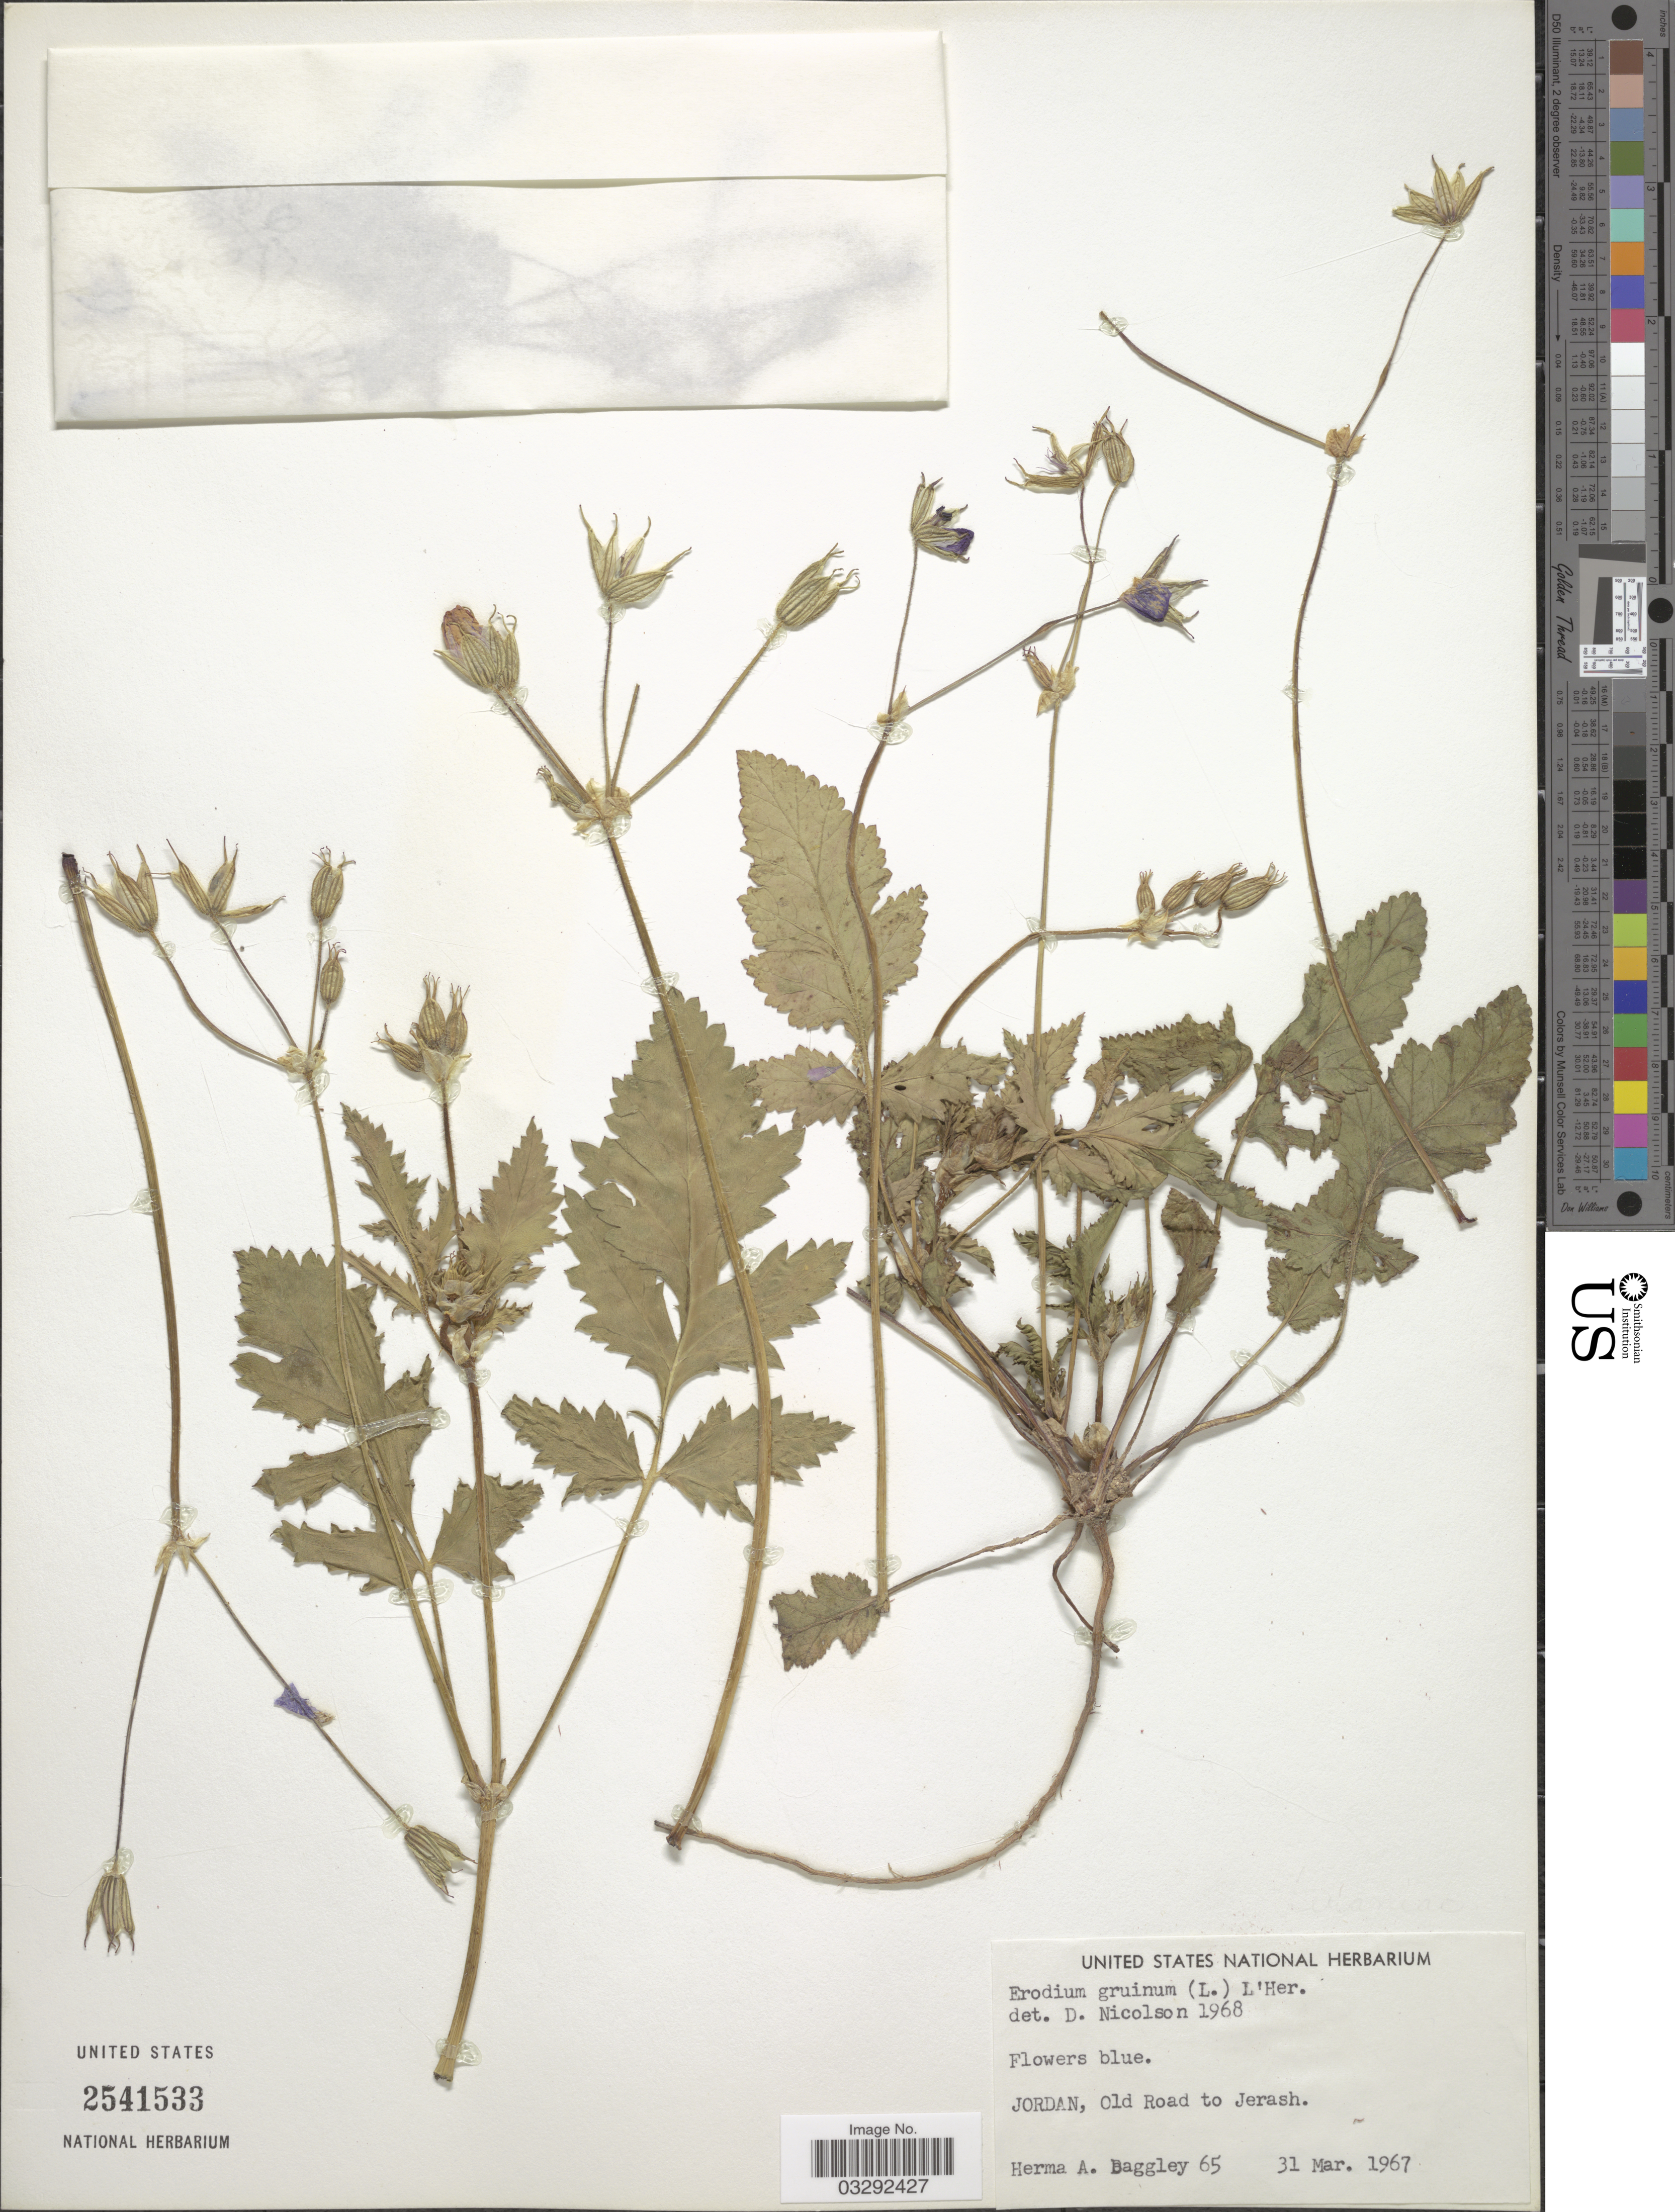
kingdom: Plantae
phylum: Tracheophyta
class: Magnoliopsida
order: Geraniales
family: Geraniaceae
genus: Erodium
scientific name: Erodium gruinum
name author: L'Hér. ex Aiton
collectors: H. Baggley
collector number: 65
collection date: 1967-03-31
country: Jordan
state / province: Jarash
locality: Jordan, Old Road to Jerash.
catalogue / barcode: US 2541533